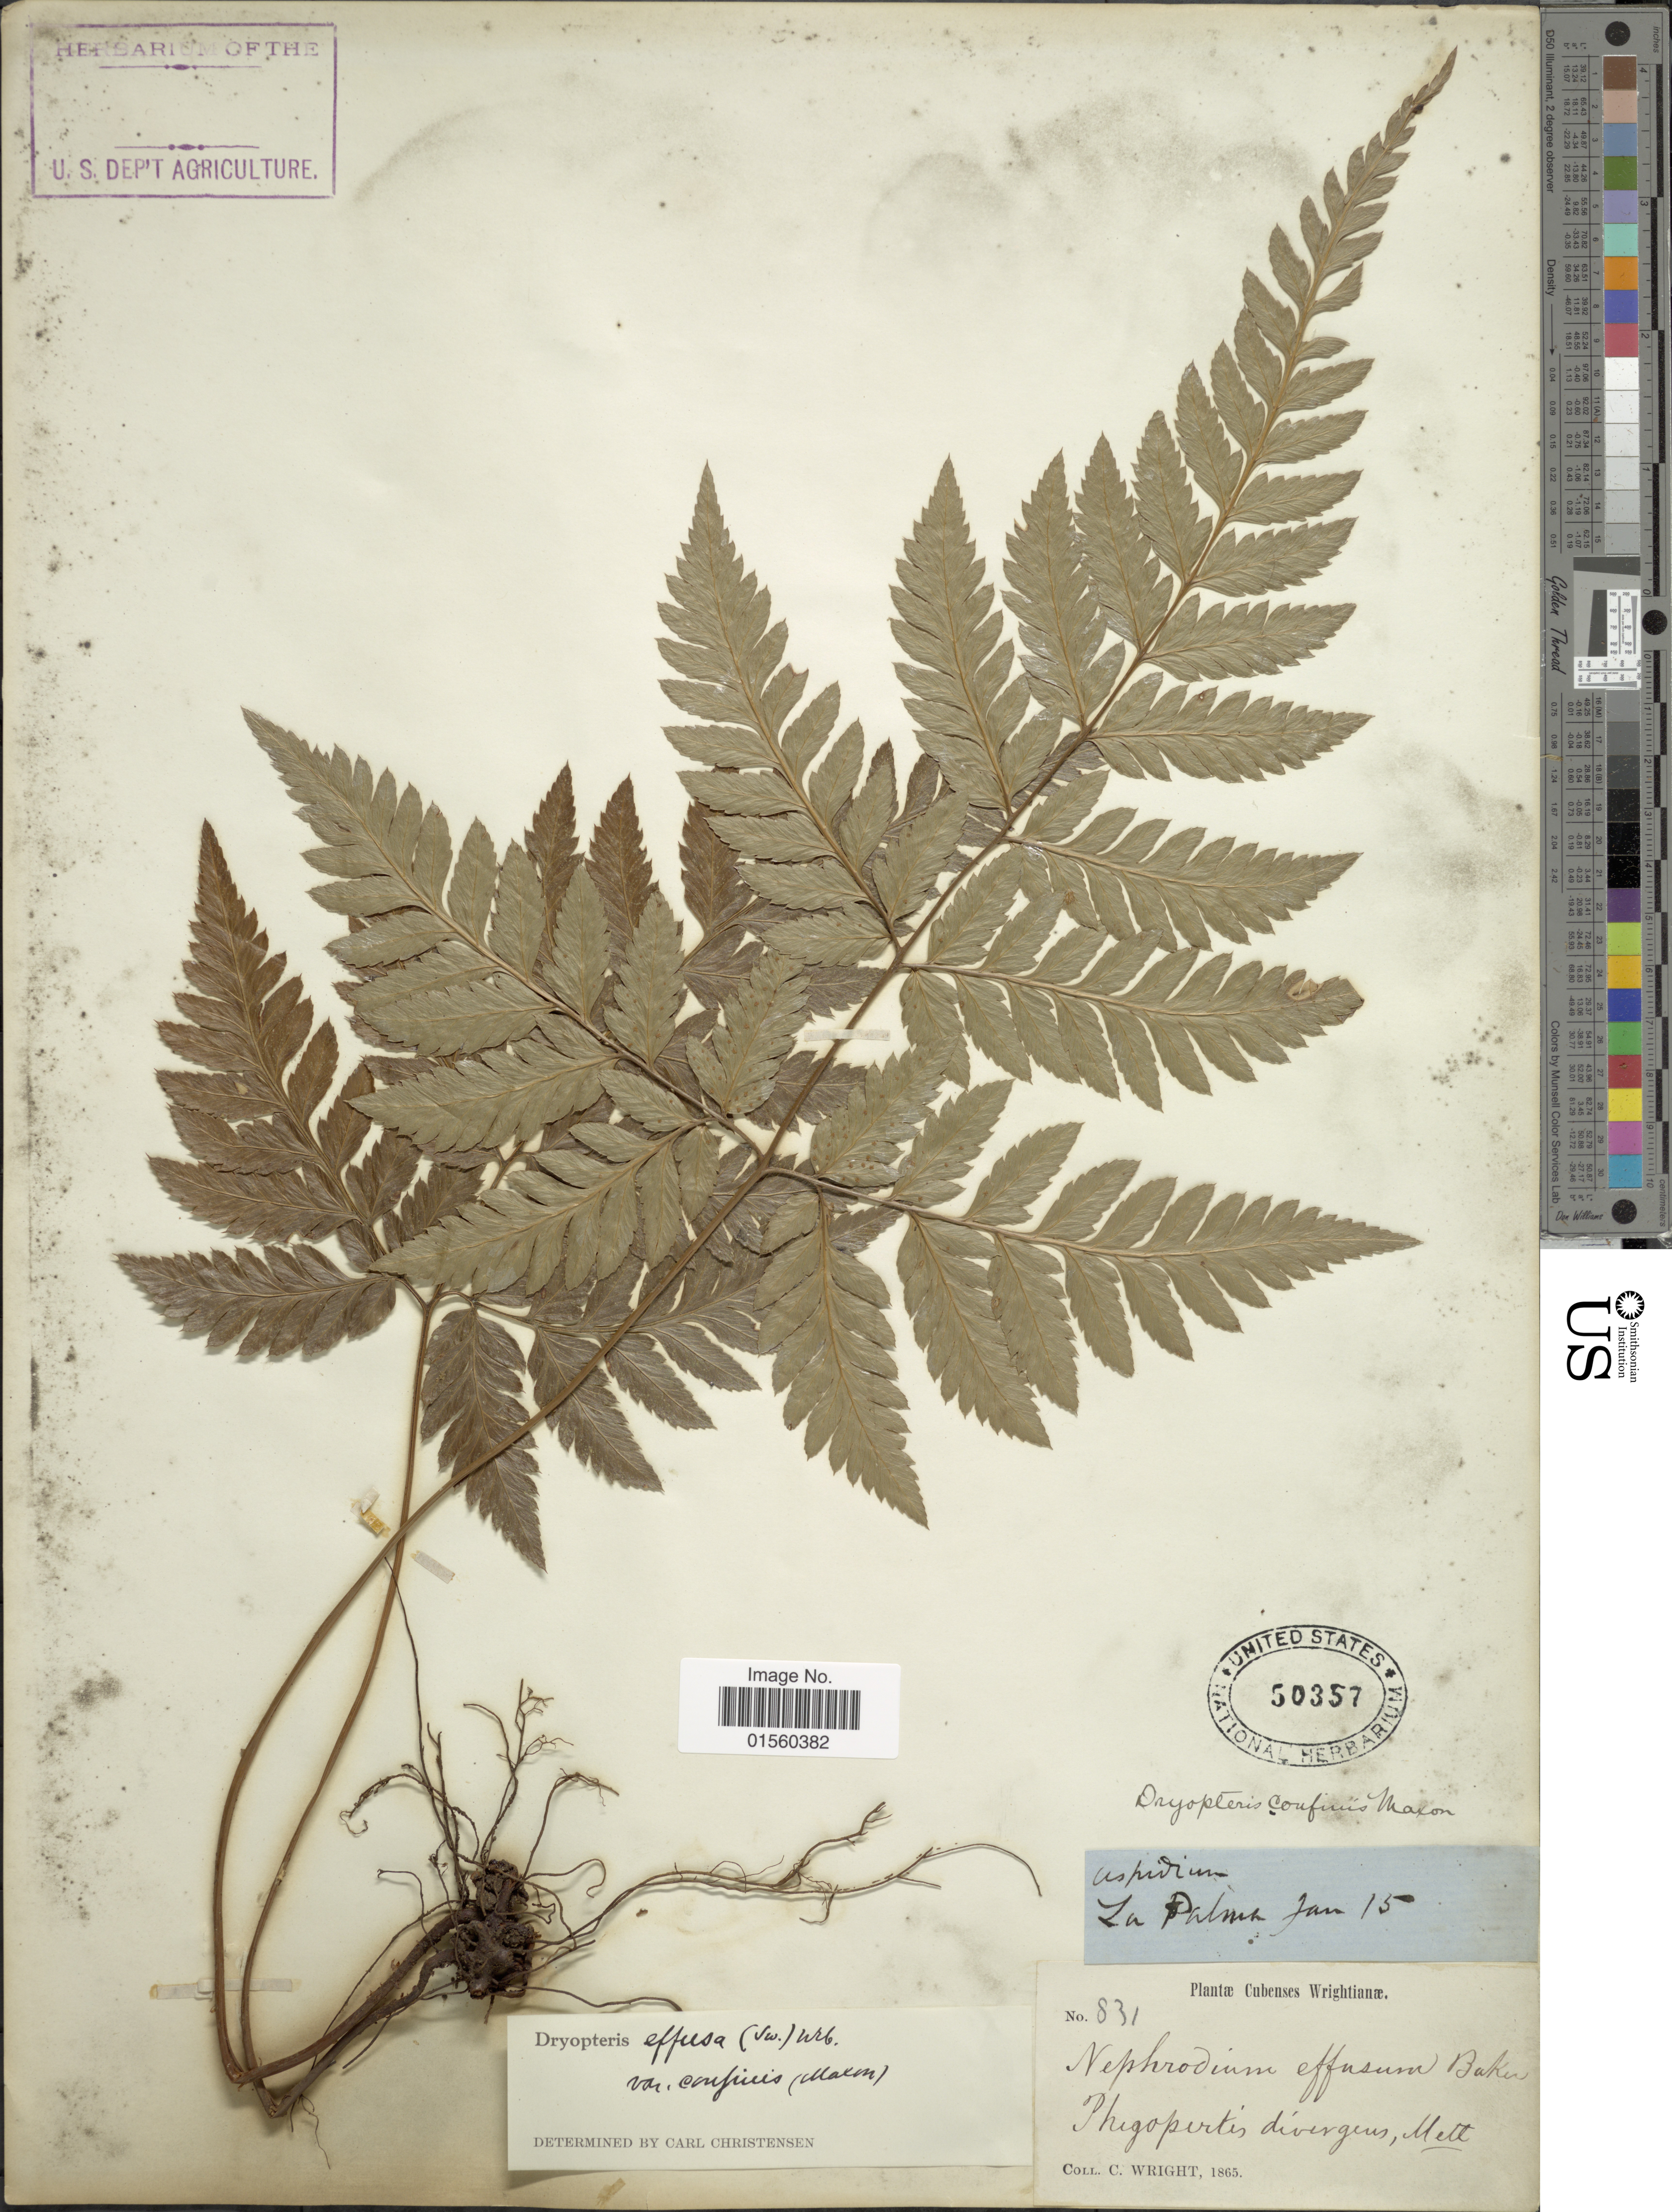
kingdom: Plantae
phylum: Tracheophyta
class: Polypodiopsida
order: Polypodiales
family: Dryopteridaceae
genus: Parapolystichum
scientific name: Parapolystichum confine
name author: (Maxon ex C. Chr.) Labiak et al.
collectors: C. Wright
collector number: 831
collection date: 1865-01-15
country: Cuba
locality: Cubenses, La Palma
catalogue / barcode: US 50357